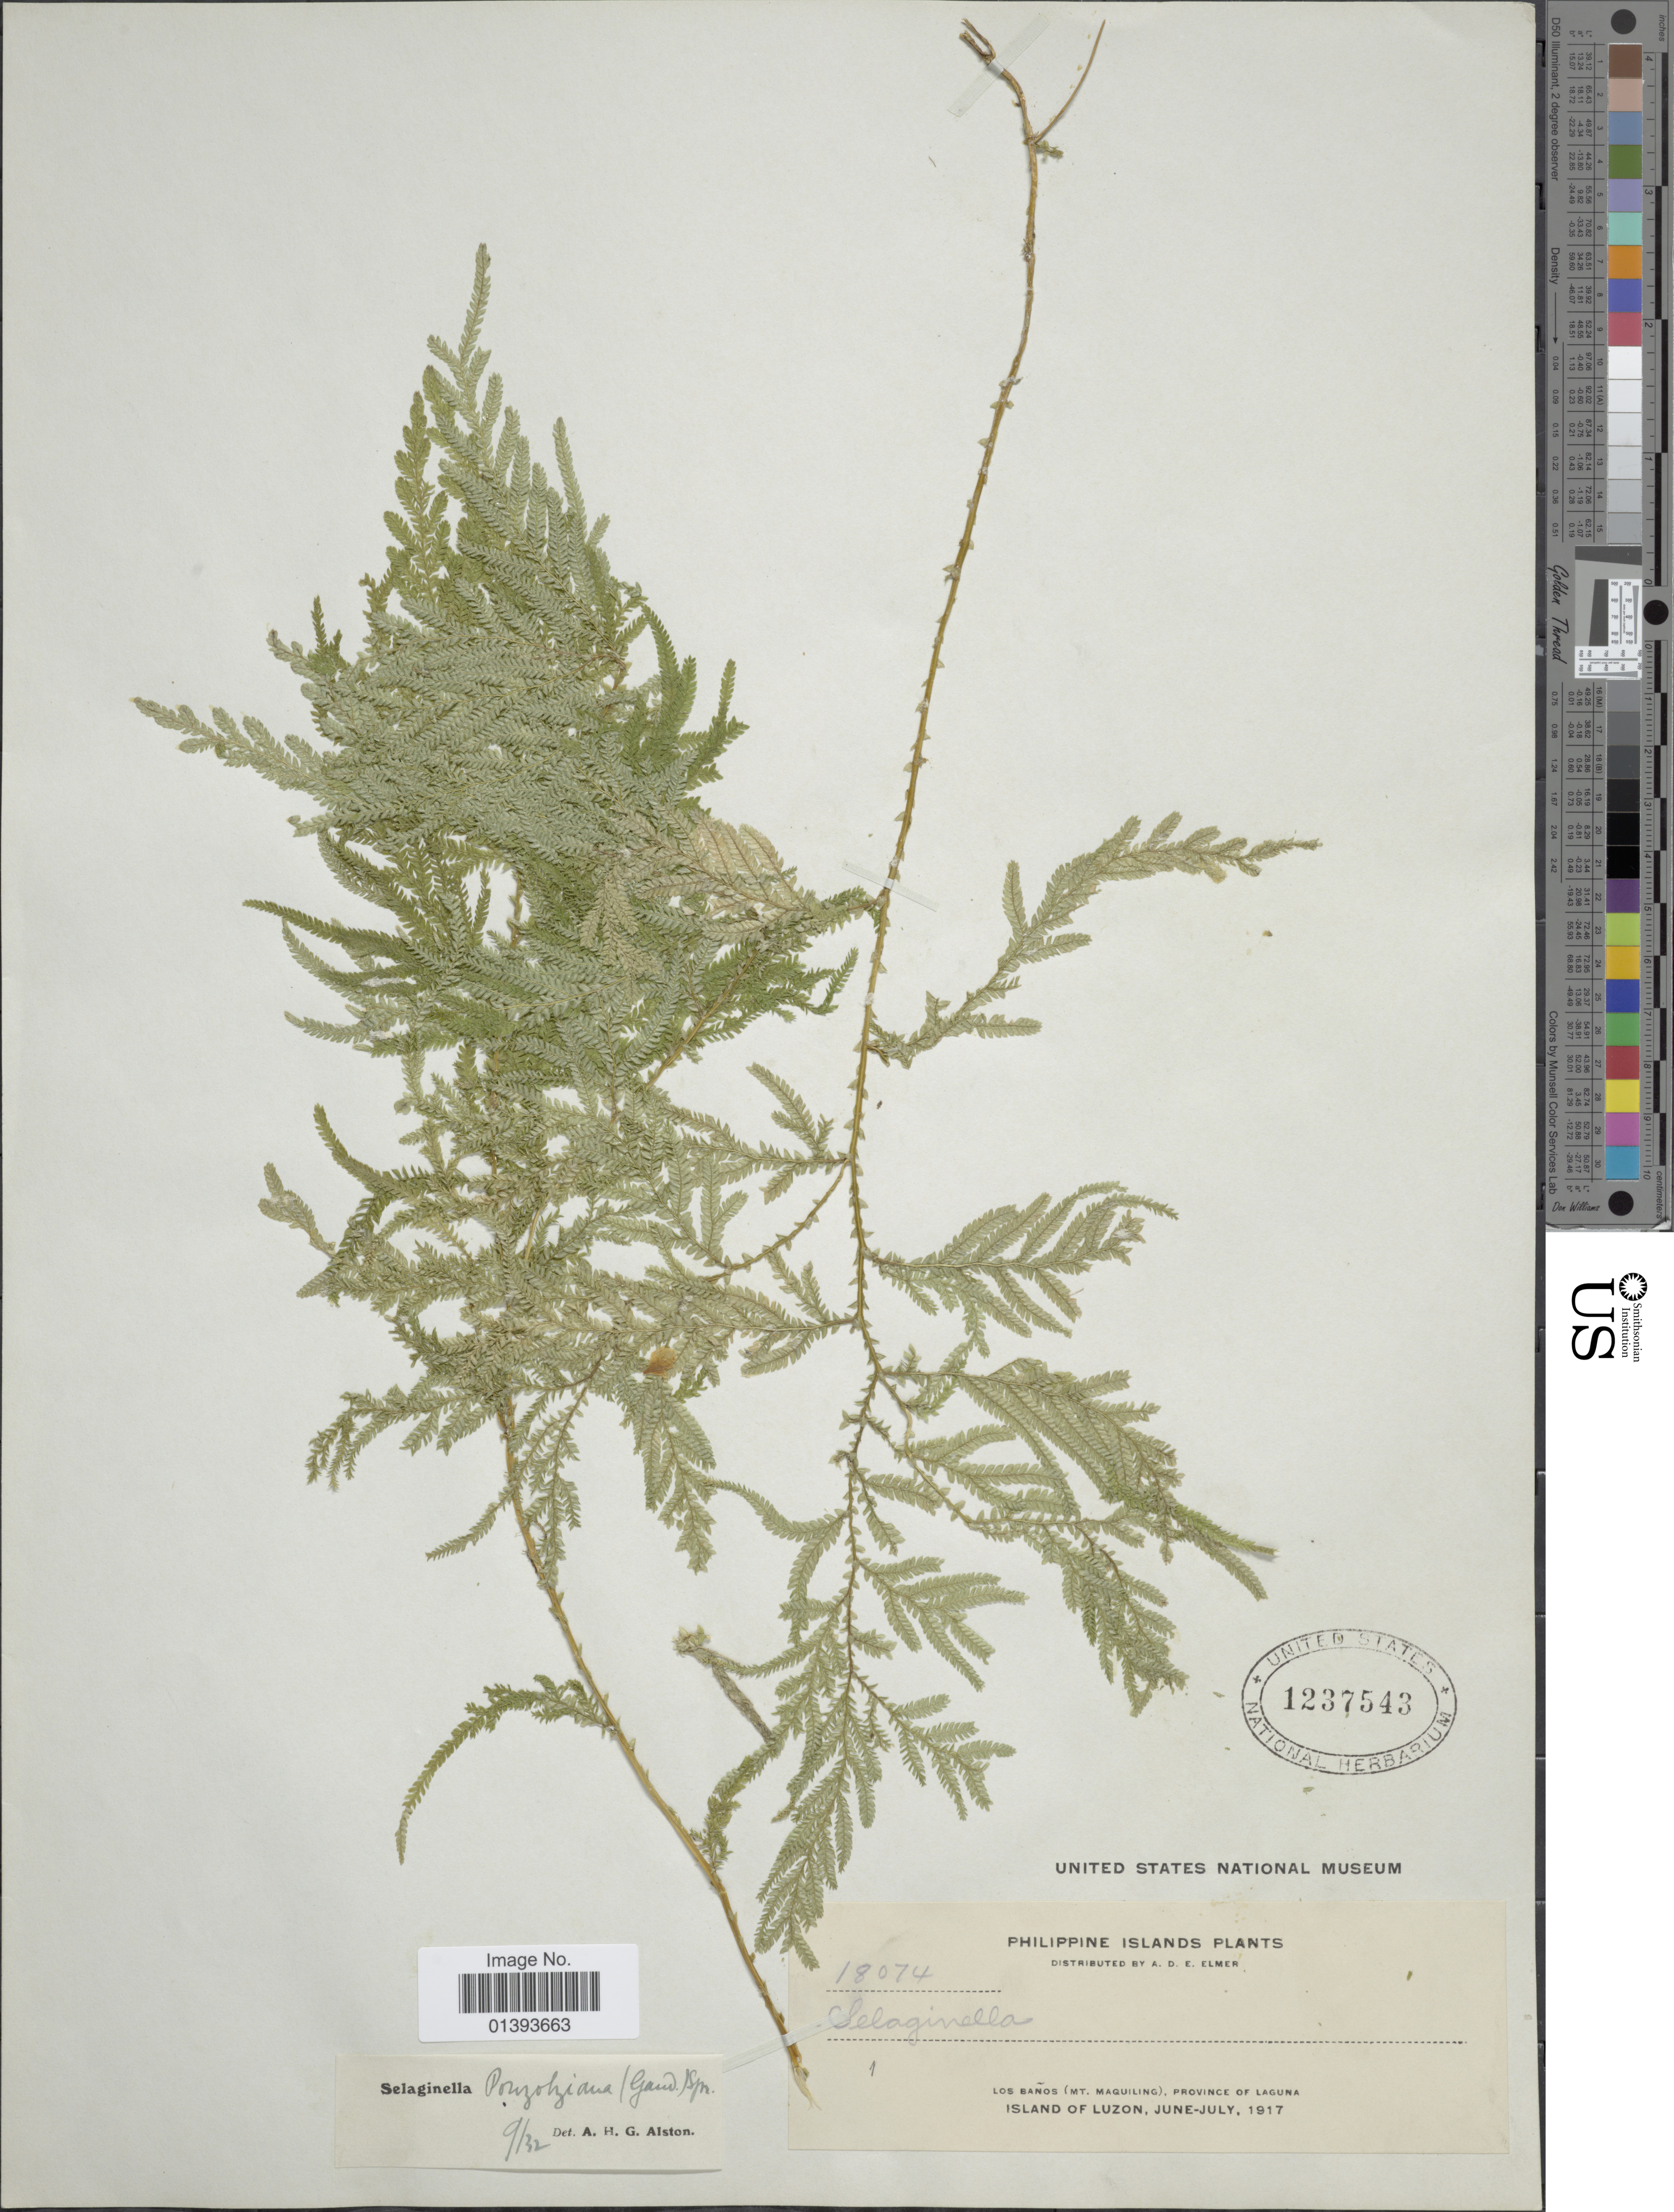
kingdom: Plantae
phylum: Tracheophyta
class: Lycopodiopsida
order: Selaginellales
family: Selaginellaceae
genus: Selaginella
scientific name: Selaginella delicatula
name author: (Desv.) Alston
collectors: A. D. E. Elmer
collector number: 18074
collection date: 1917-06/1917-07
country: Philippines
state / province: Central Luzon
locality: Los Baños(mt. Maquilling), province of Laguna, Island of Luzon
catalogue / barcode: US 1237543